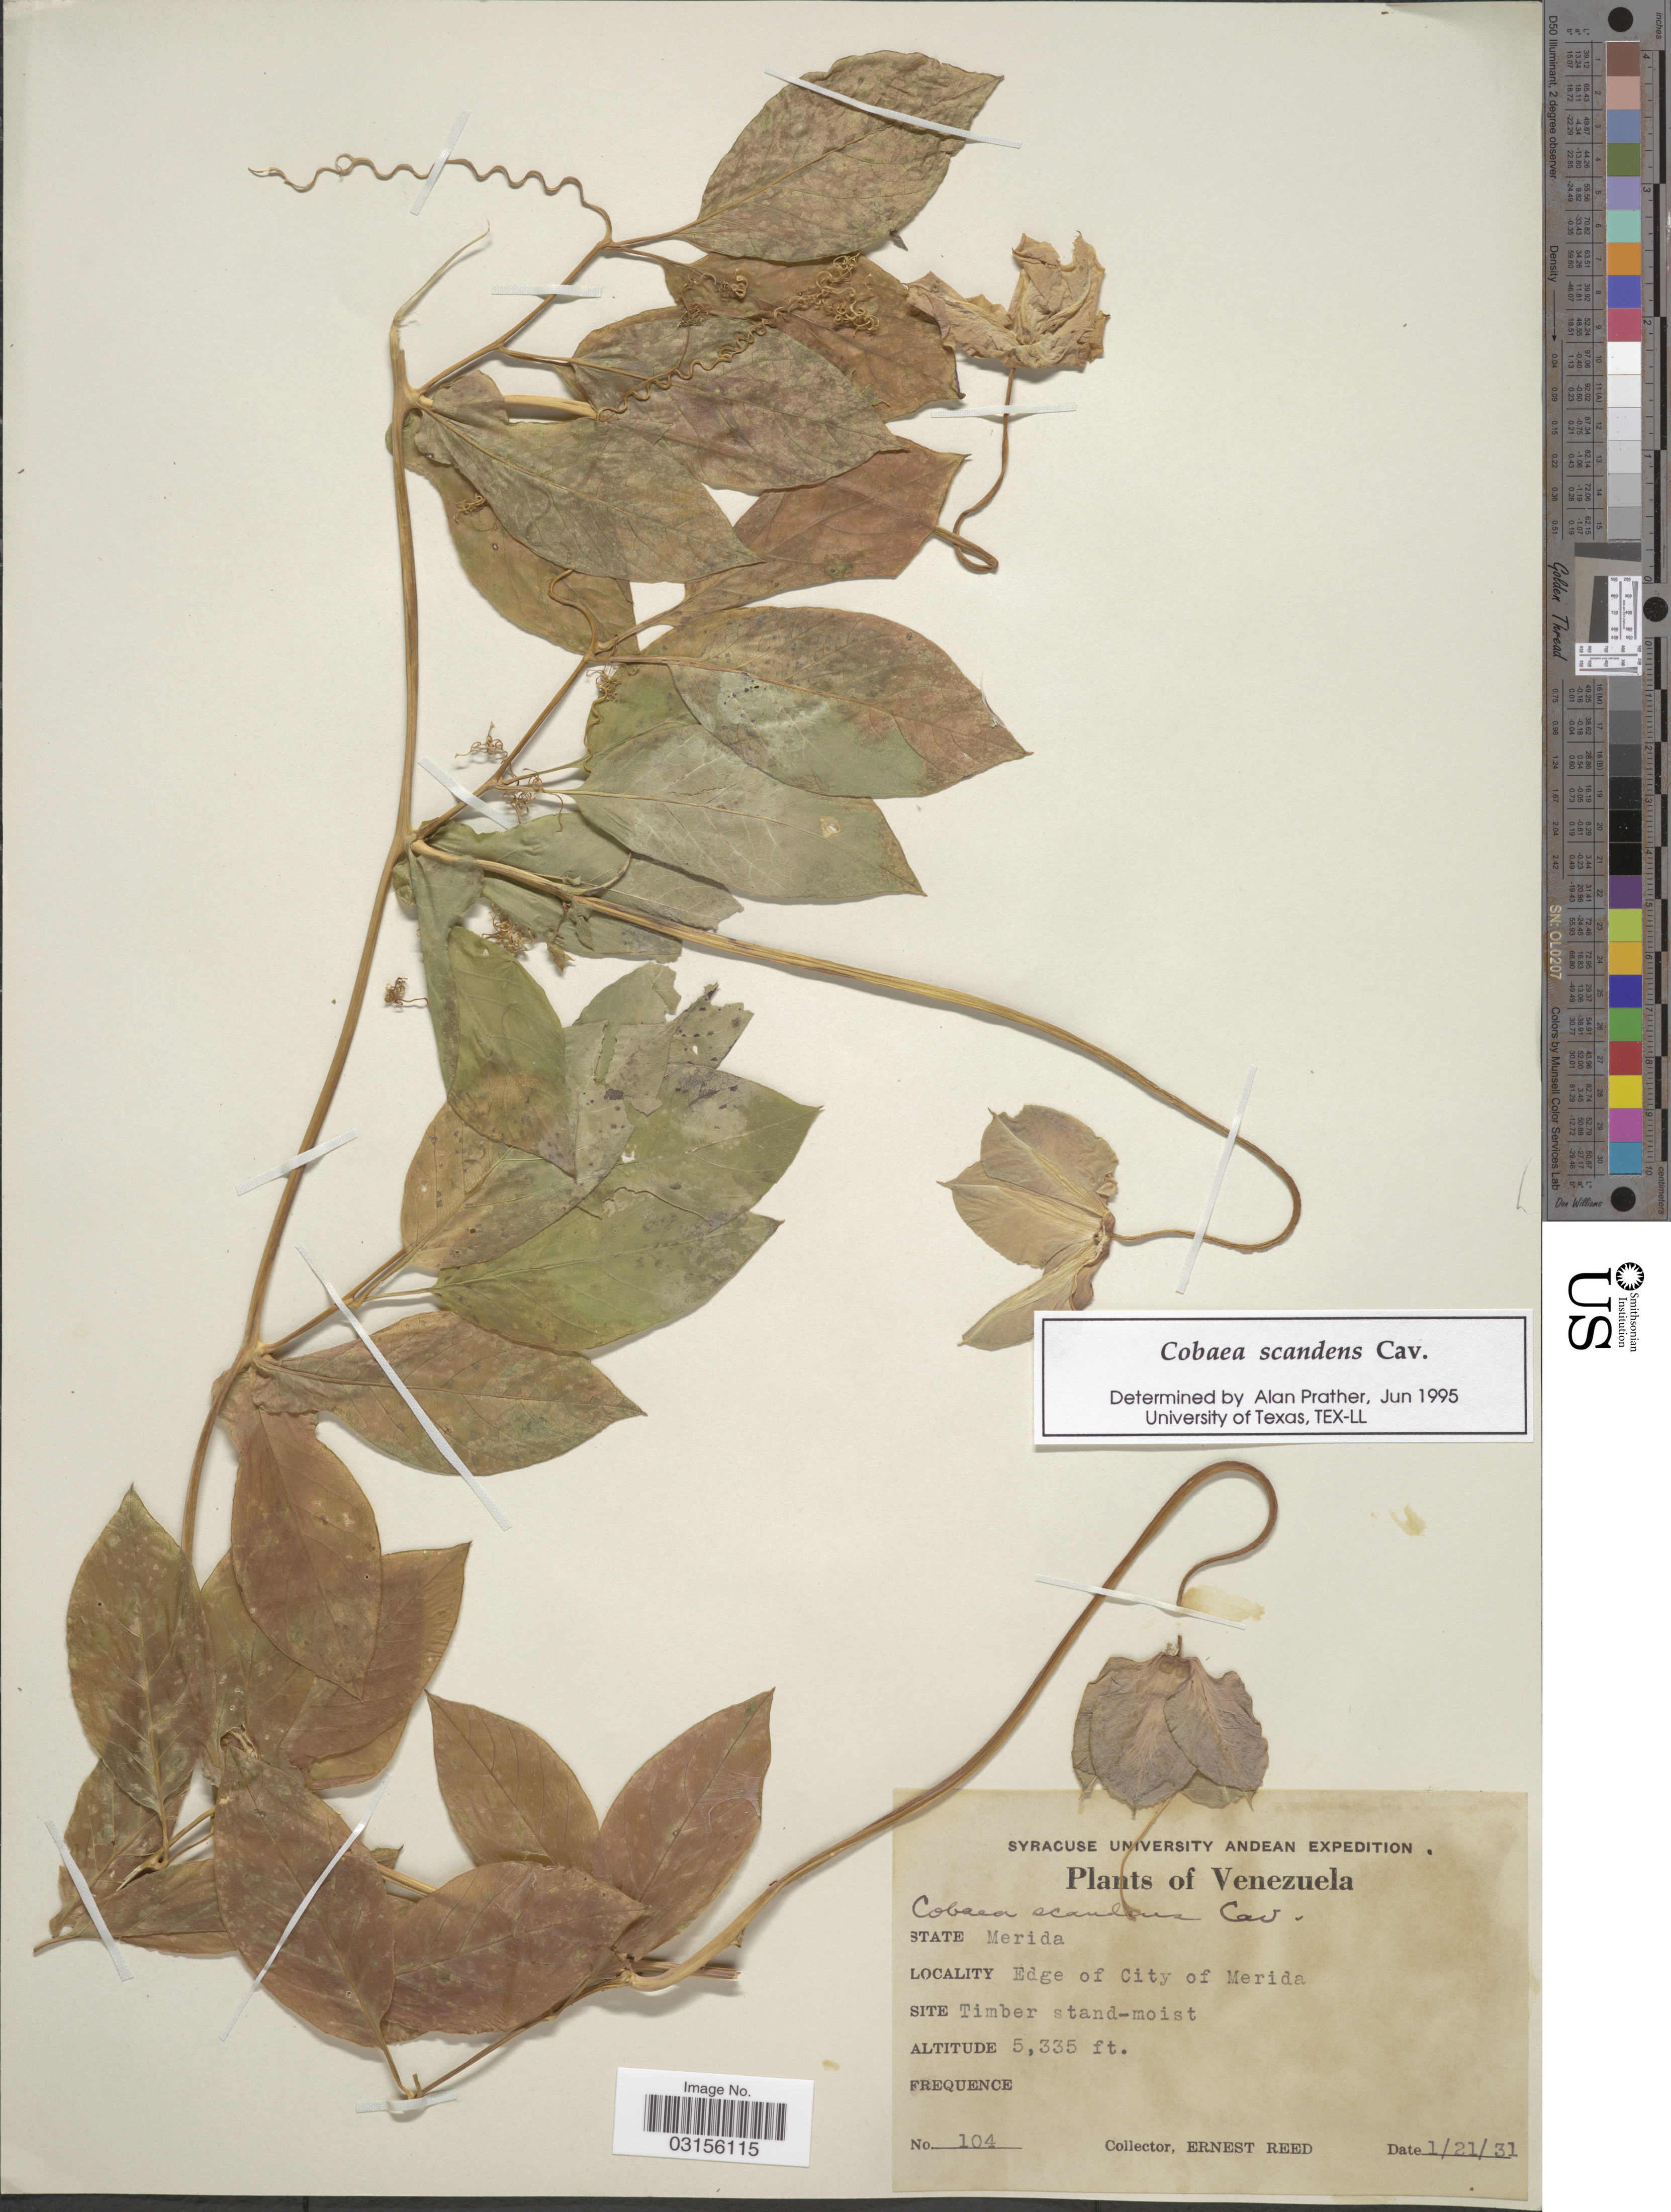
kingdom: Plantae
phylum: Tracheophyta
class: Magnoliopsida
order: Ericales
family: Polemoniaceae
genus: Cobaea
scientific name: Cobaea scandens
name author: Cav.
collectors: E. Reed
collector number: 104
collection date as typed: Transcribed d/m/y: 21/1/31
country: Venezuela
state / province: Mérida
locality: Edge of City of Merida.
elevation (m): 1626